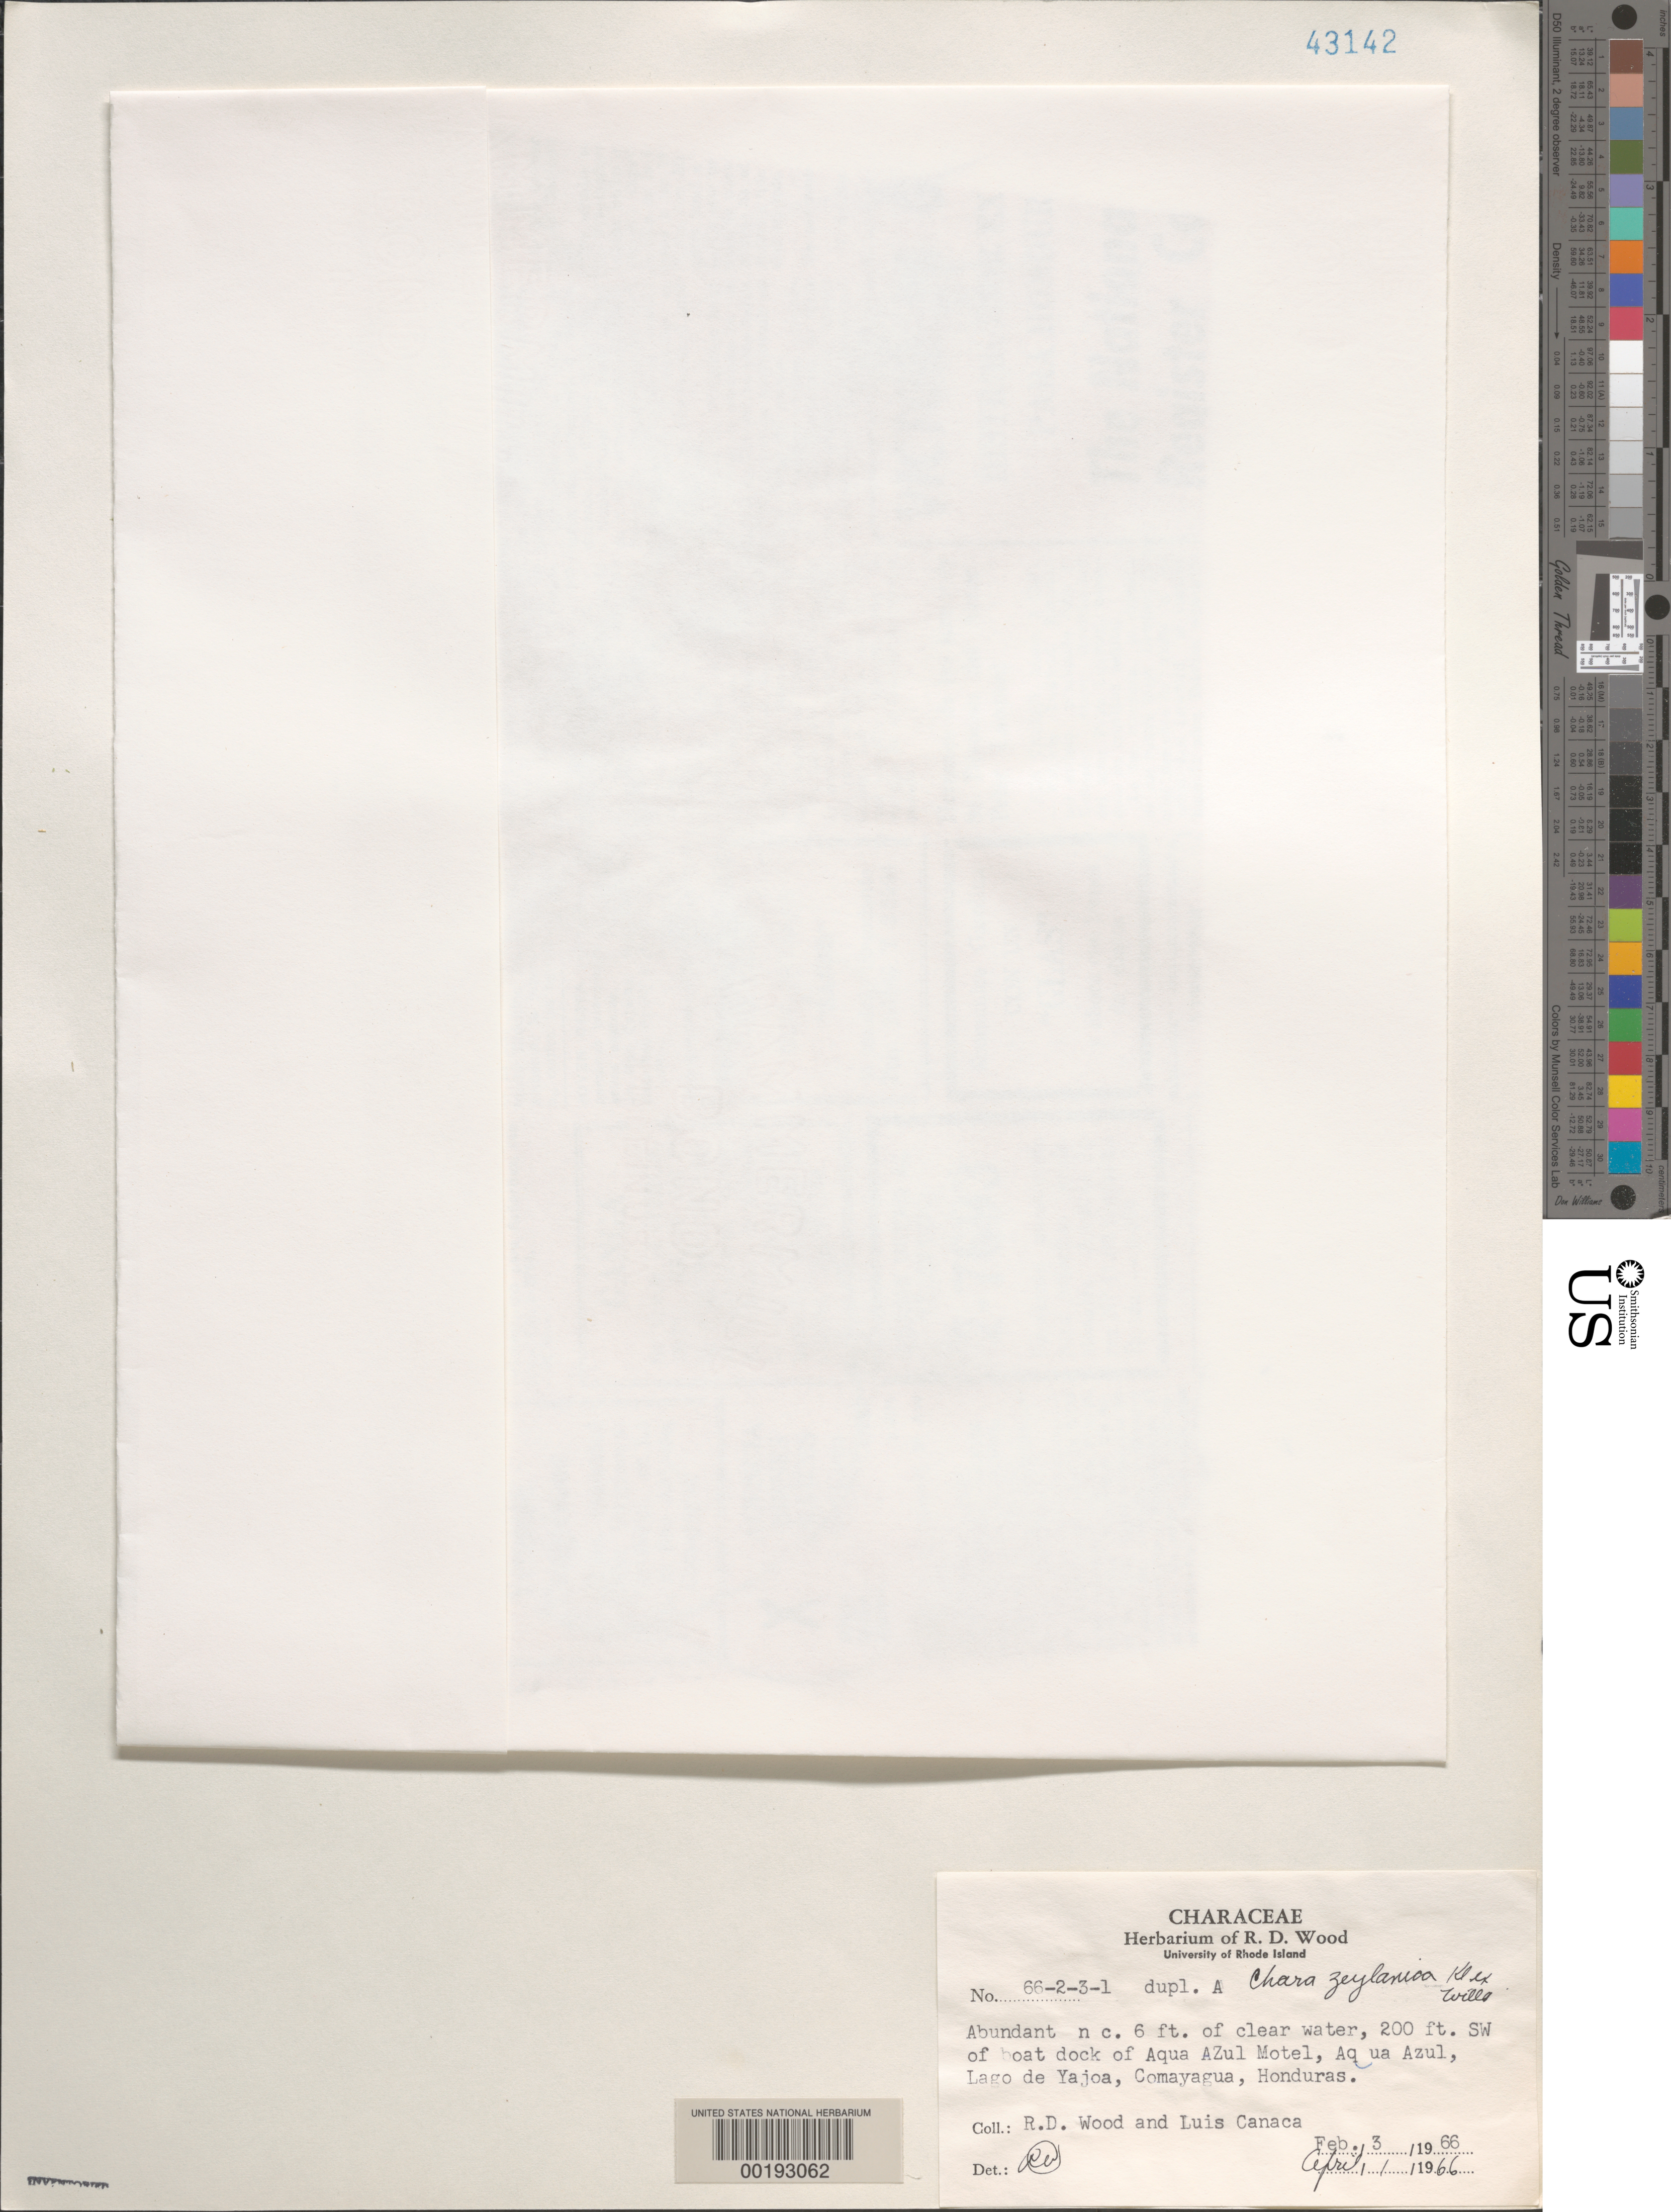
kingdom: Plantae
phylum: Charophyta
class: Charophyceae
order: Charales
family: Characeae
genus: Chara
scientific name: Chara zeylanica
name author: J.G. Klein ex Willd.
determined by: Wood, R. D.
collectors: R. Wood & L. Canaca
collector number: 66-2-3-1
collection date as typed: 03 Feb 1966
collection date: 1966-02-03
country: Honduras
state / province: Comayagua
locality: Aqua Azul Motel, Aqua Azul, Lago de Yajoa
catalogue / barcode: US 43142